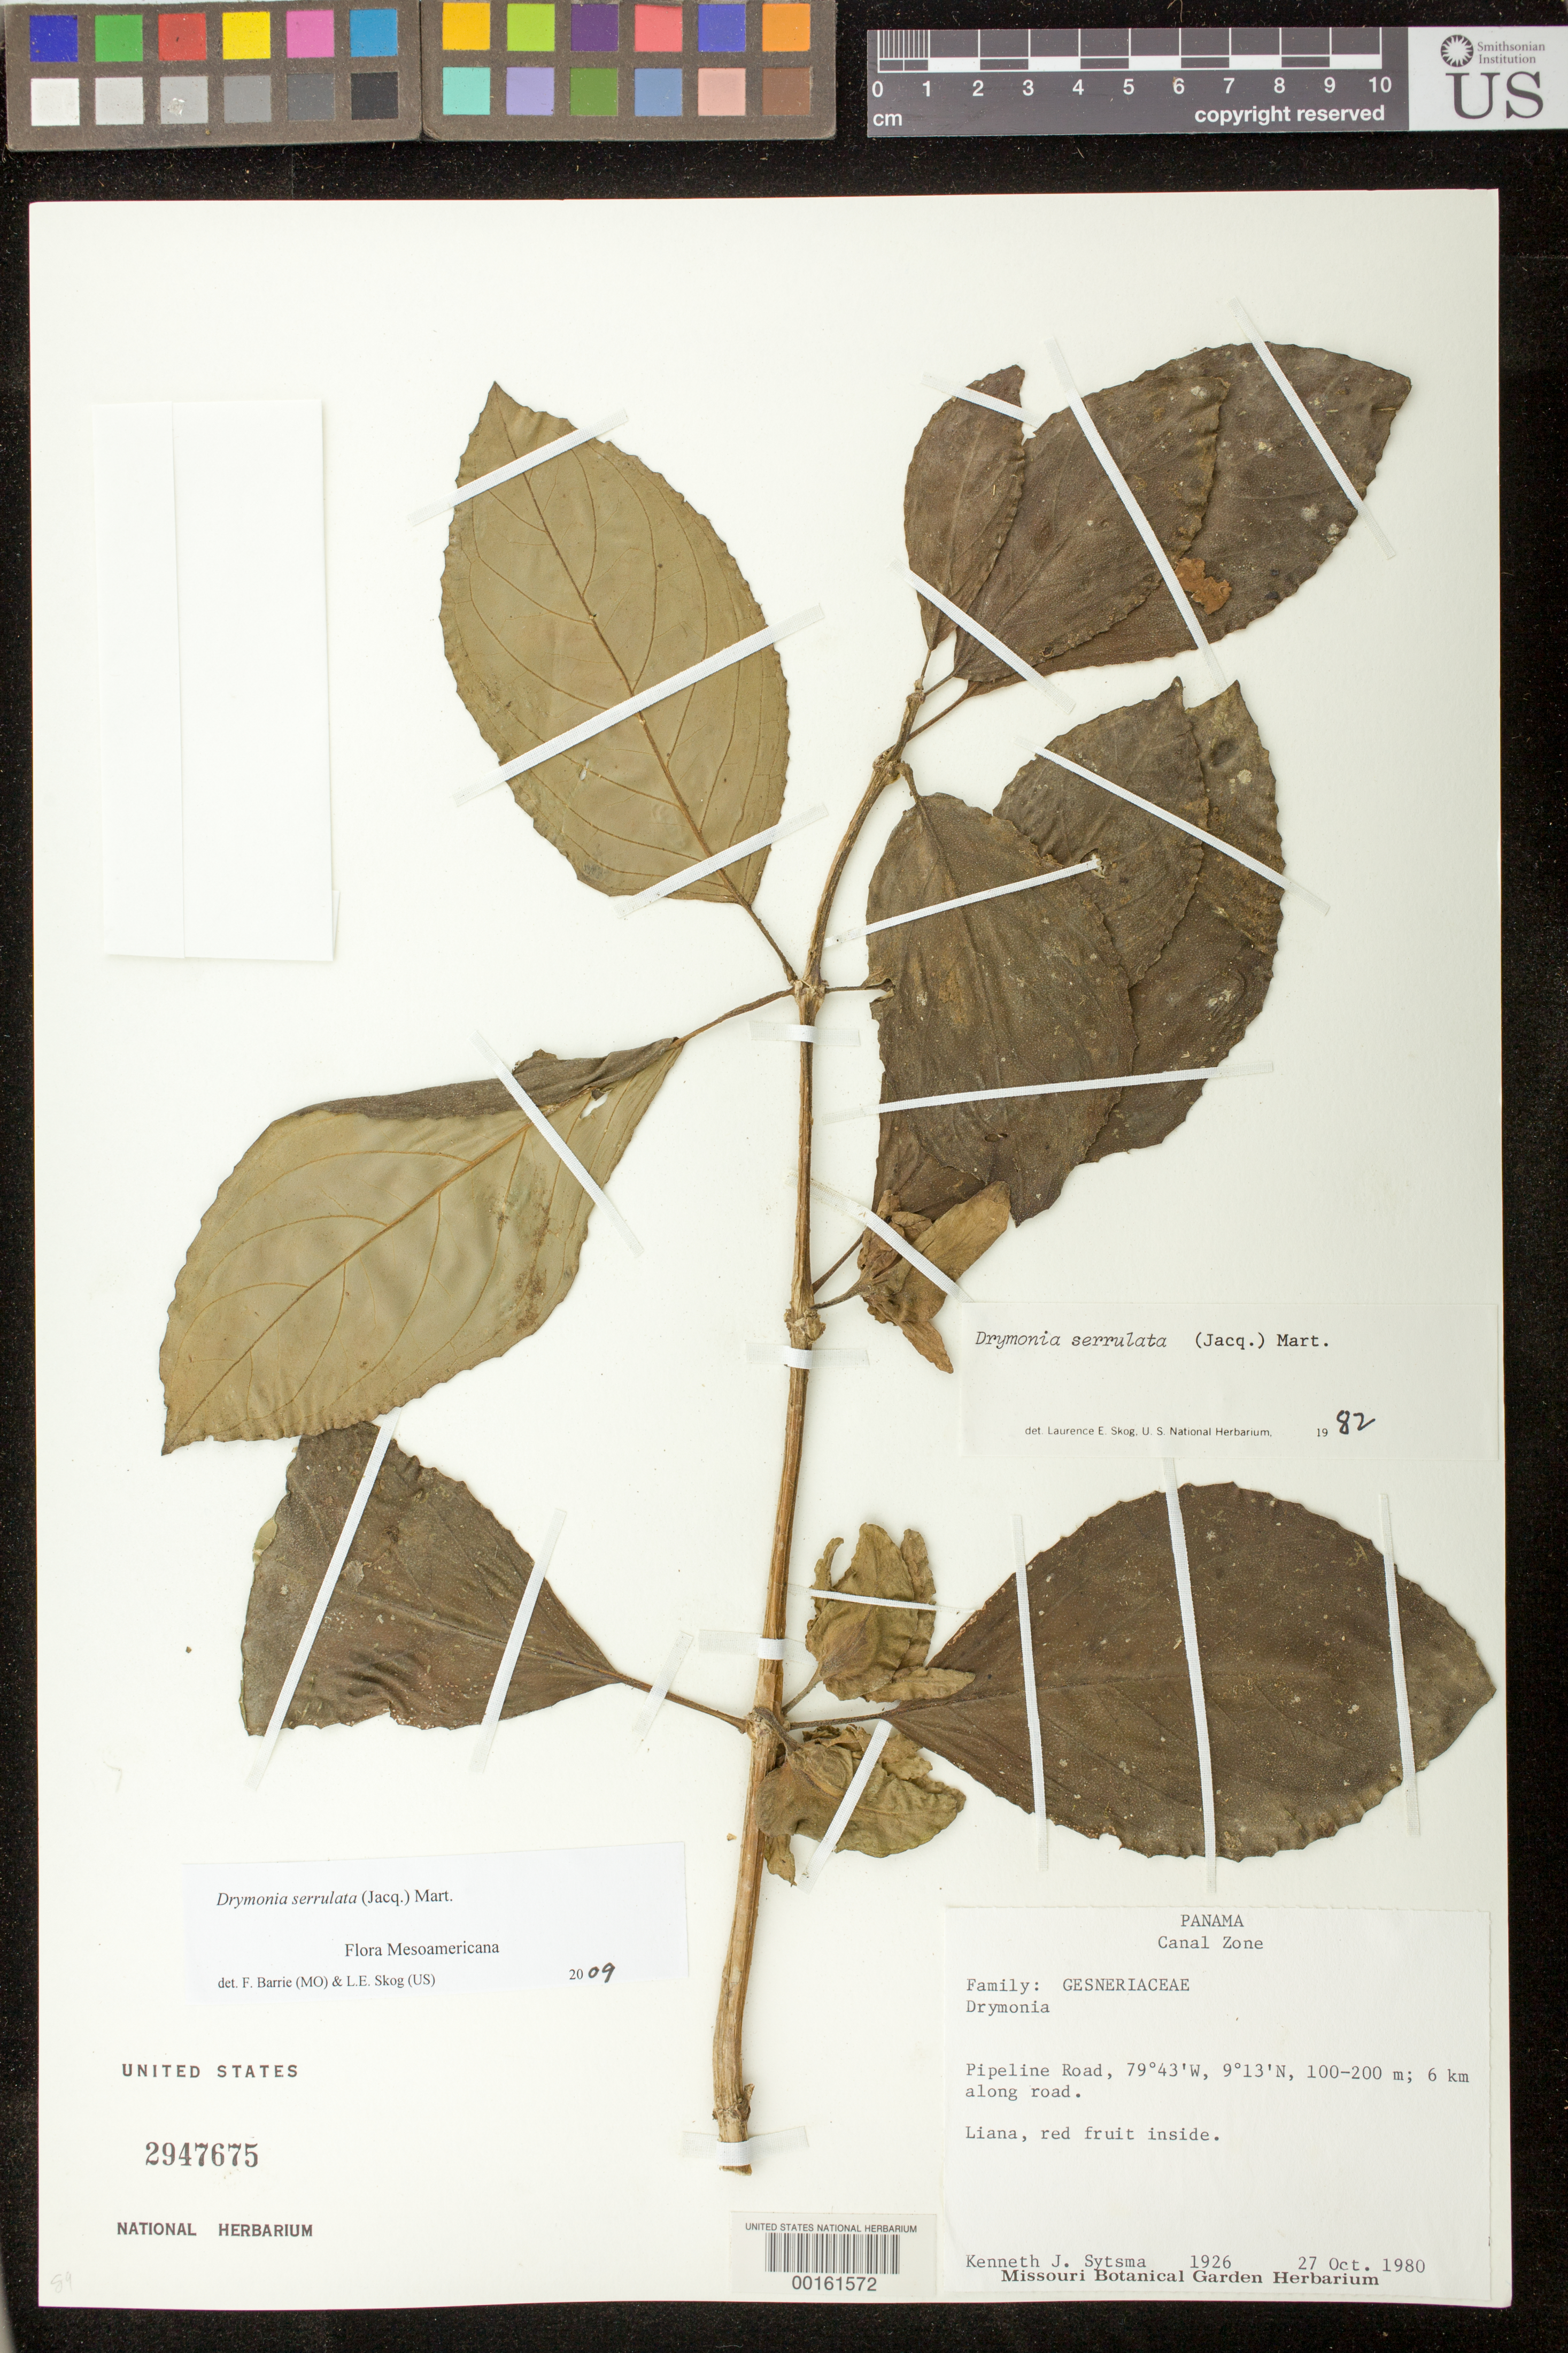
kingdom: Plantae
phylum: Tracheophyta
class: Magnoliopsida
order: Lamiales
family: Gesneriaceae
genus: Drymonia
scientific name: Drymonia serrulata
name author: (Jacq.) Mart.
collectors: K. J. Sytsma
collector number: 1926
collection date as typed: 27 Oct 1980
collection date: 1980-10-27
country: Panama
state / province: Panamá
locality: Canal Zone. Pipeline road, 6 km along road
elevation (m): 100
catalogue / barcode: US 2947675